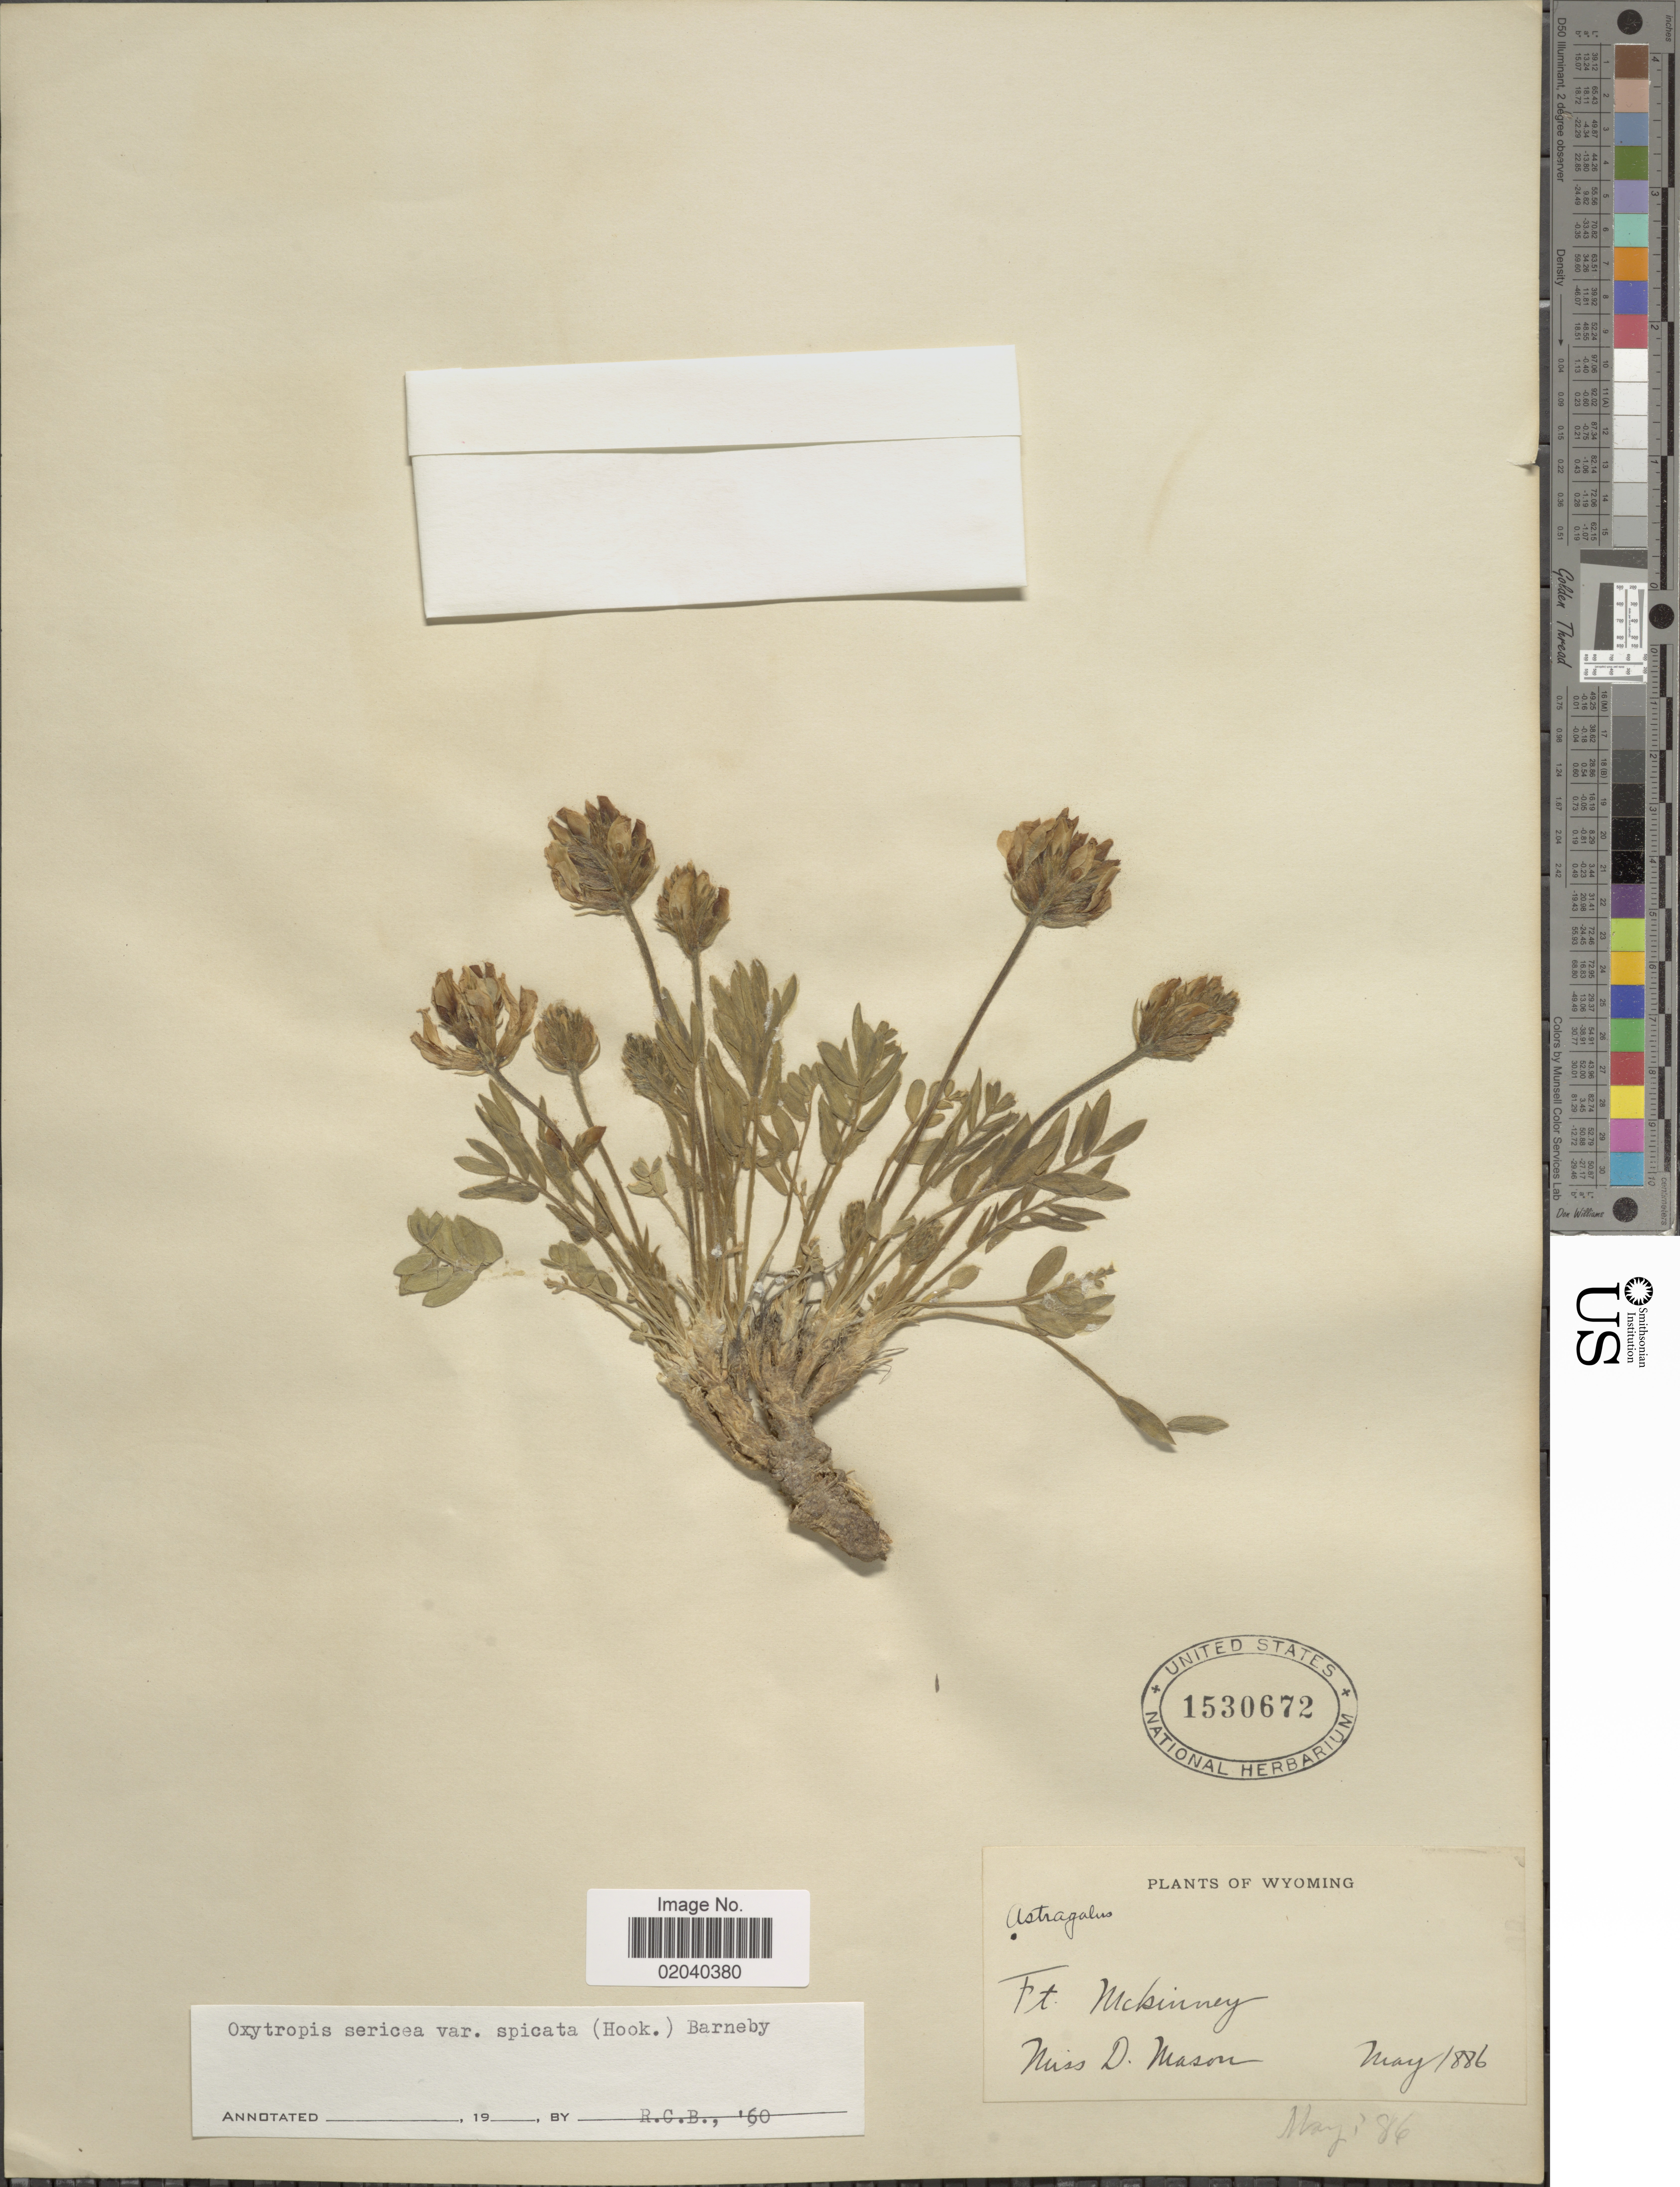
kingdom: Plantae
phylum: Tracheophyta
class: Magnoliopsida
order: Fabales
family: Fabaceae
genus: Oxytropis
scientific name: Oxytropis sericea var. spicata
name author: (Hook.) Barneby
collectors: D. Mason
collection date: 1886-05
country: United States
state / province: Wyoming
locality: Ft. McKinney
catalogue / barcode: US 1530672